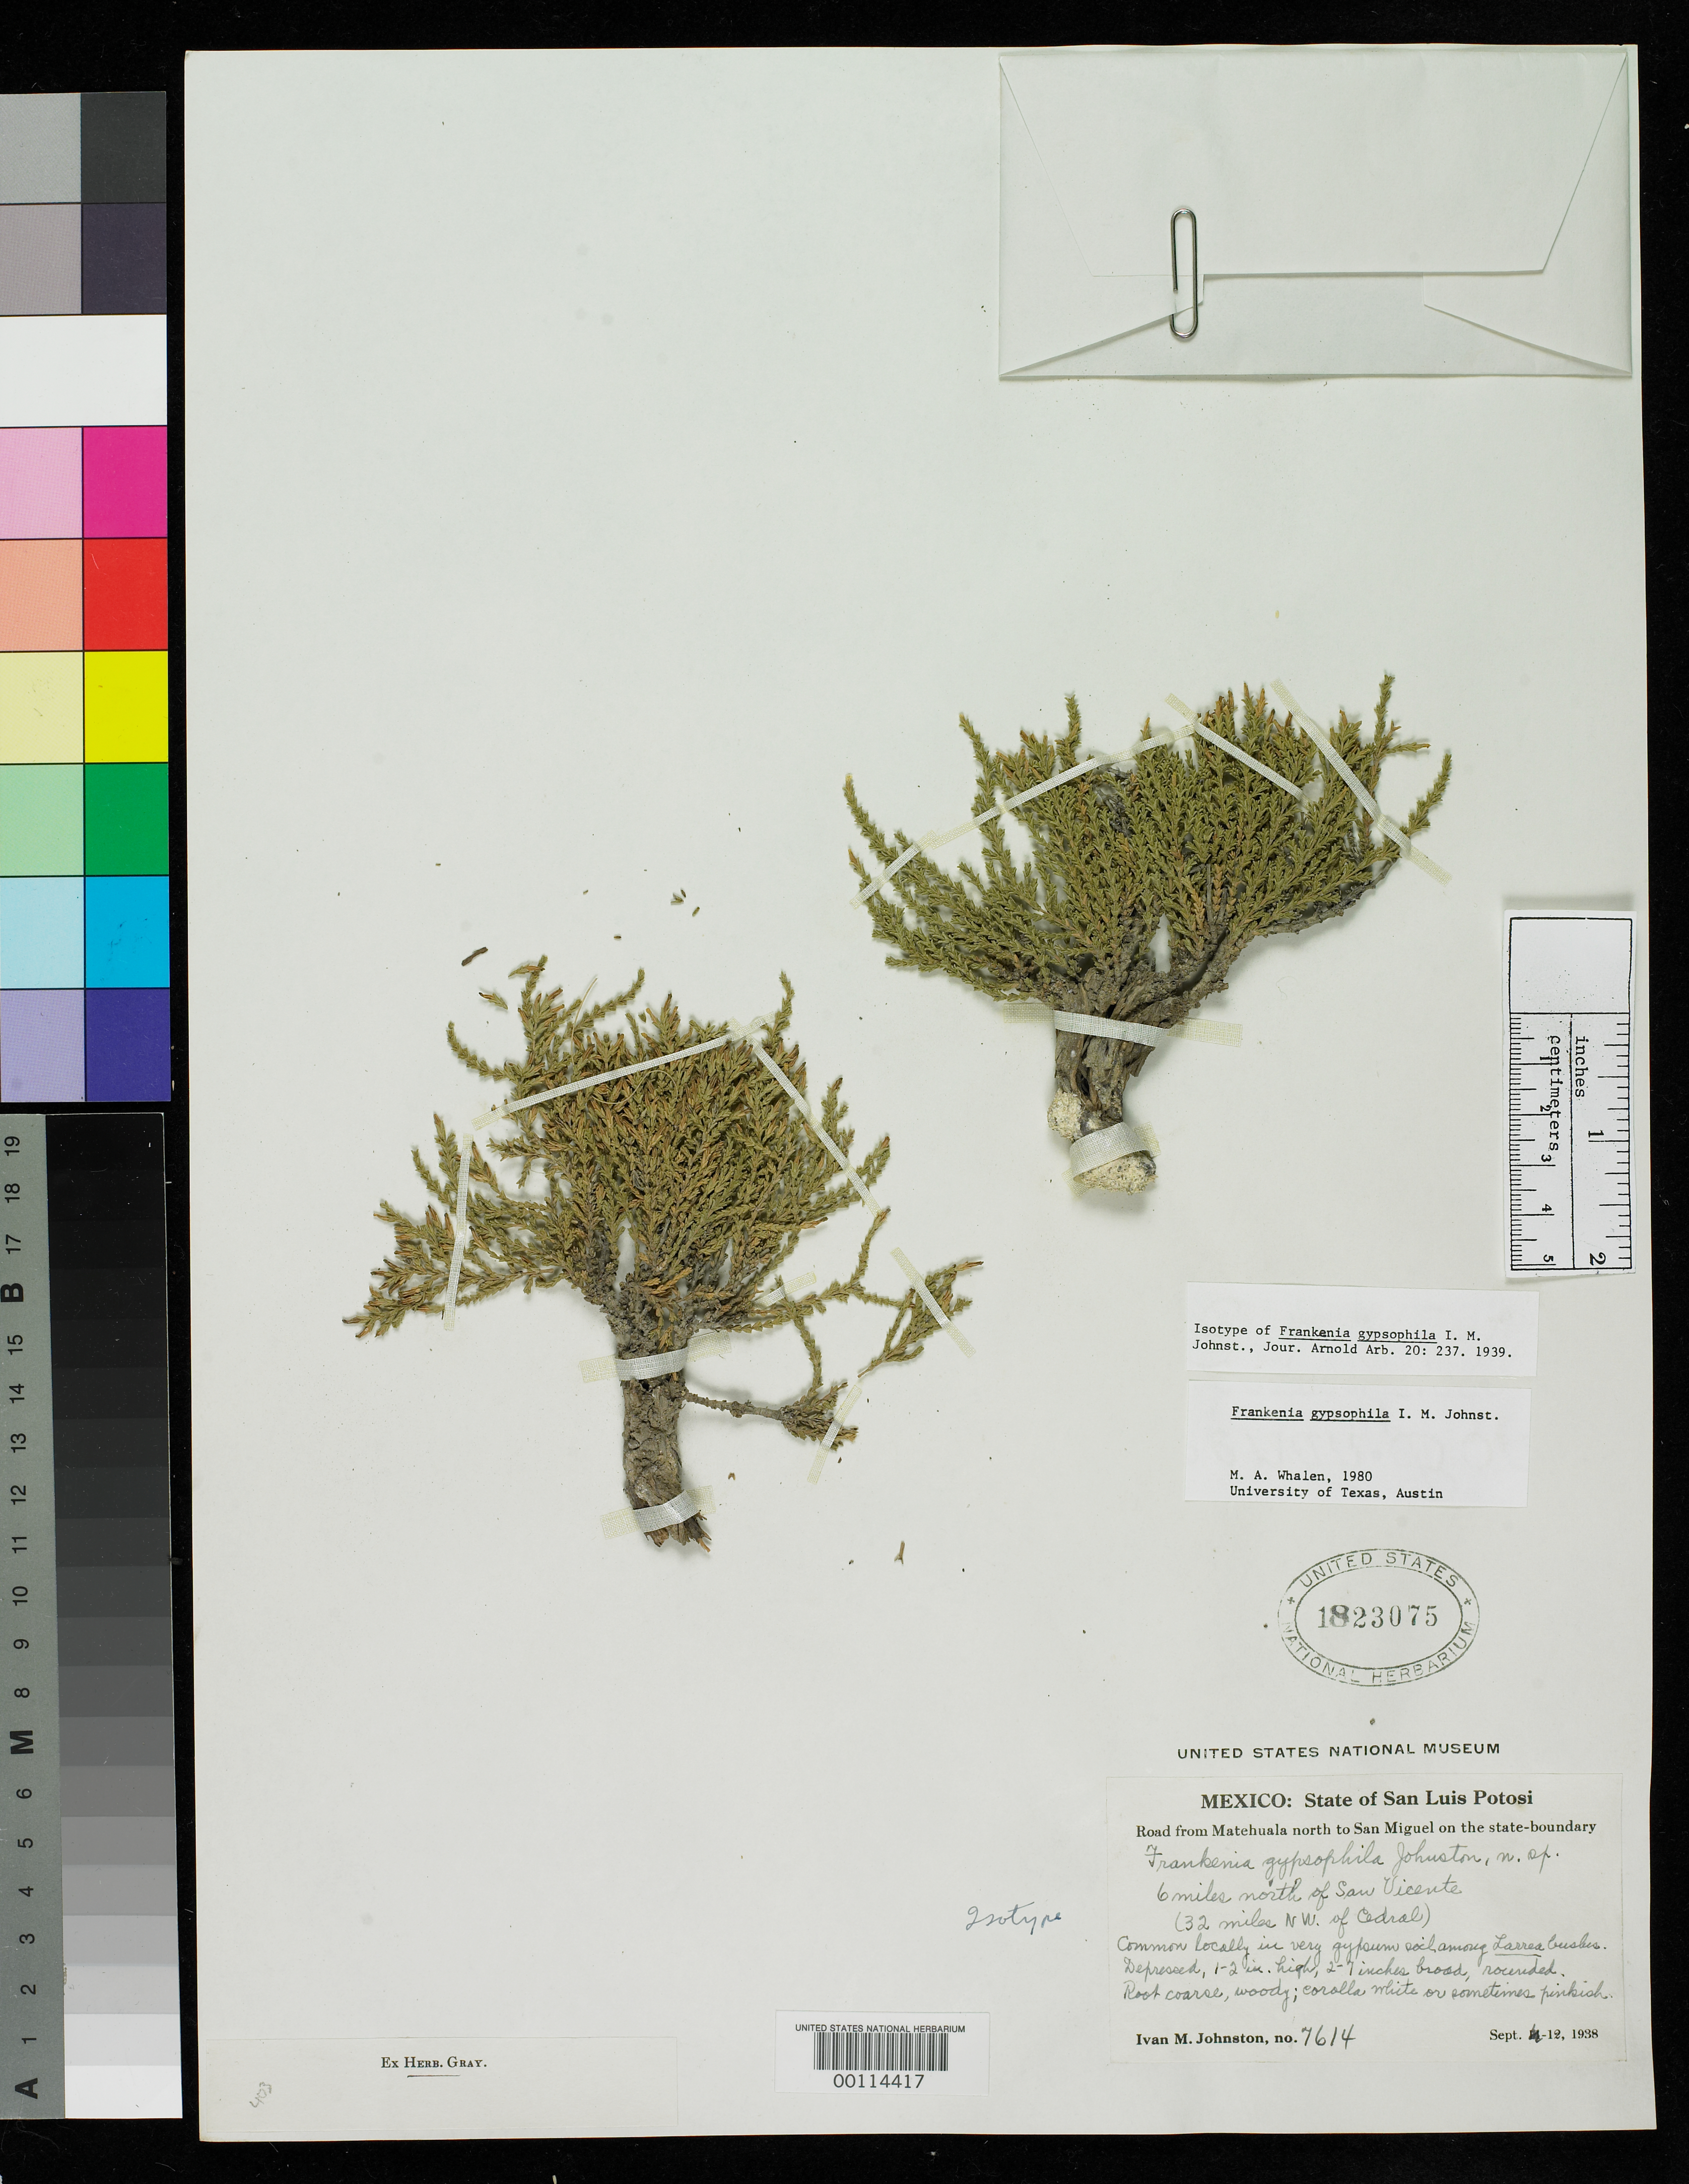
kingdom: Plantae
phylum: Tracheophyta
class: Magnoliopsida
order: Caryophyllales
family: Frankeniaceae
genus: Frankenia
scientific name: Frankenia gypsophila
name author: I.M. Johnst.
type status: Isotype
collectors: I.M. Johnston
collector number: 7614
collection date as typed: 12 Sep 1938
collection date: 1938-09-12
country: Mexico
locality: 10 km N of San Vicente, 53 km N of Cedral.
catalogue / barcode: US 1823075